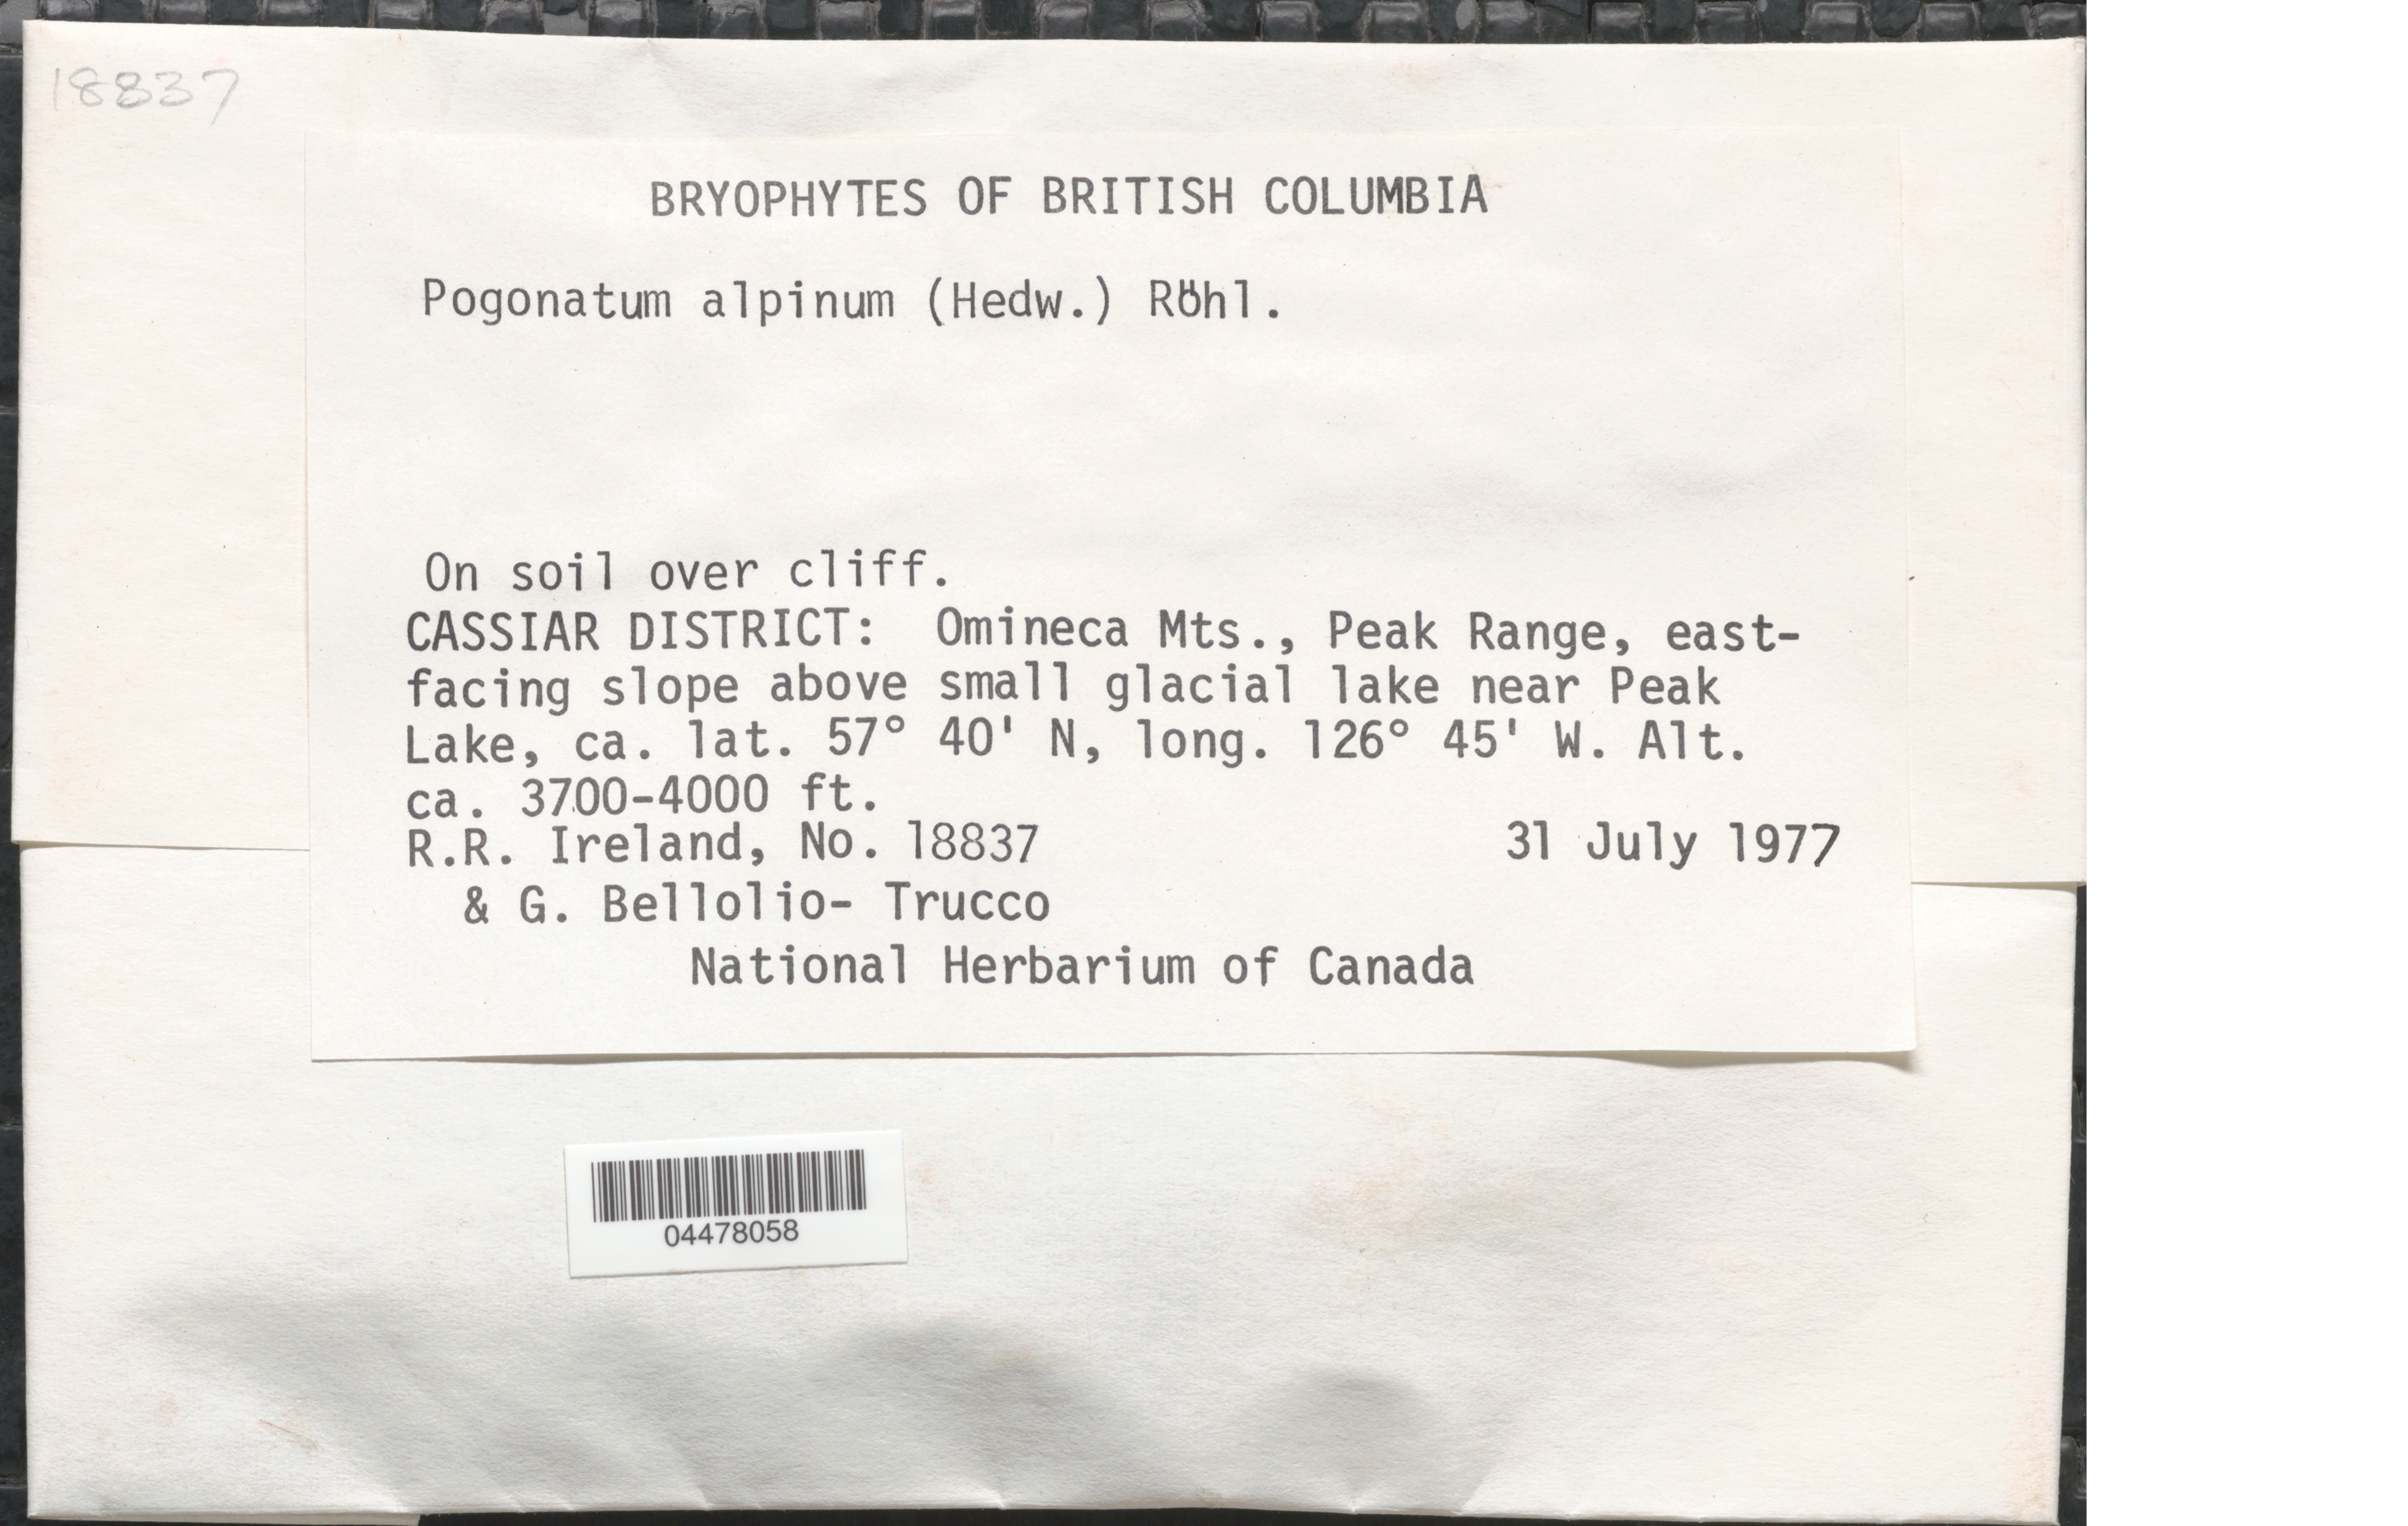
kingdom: Plantae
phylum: Bryophyta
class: Polytrichopsida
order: Polytrichales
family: Polytrichaceae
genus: Polytrichastrum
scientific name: Polytrichastrum alpinum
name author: (Hedw.) G.L. Sm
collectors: R. Ireland & G. Bellolio-Trucco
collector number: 18837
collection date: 1977-07-31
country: Canada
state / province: British Columbia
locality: Cassiar District: Omineca Mts., Peak Range, east-facing slope above small glacial lake near Peak Lake.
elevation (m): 1128